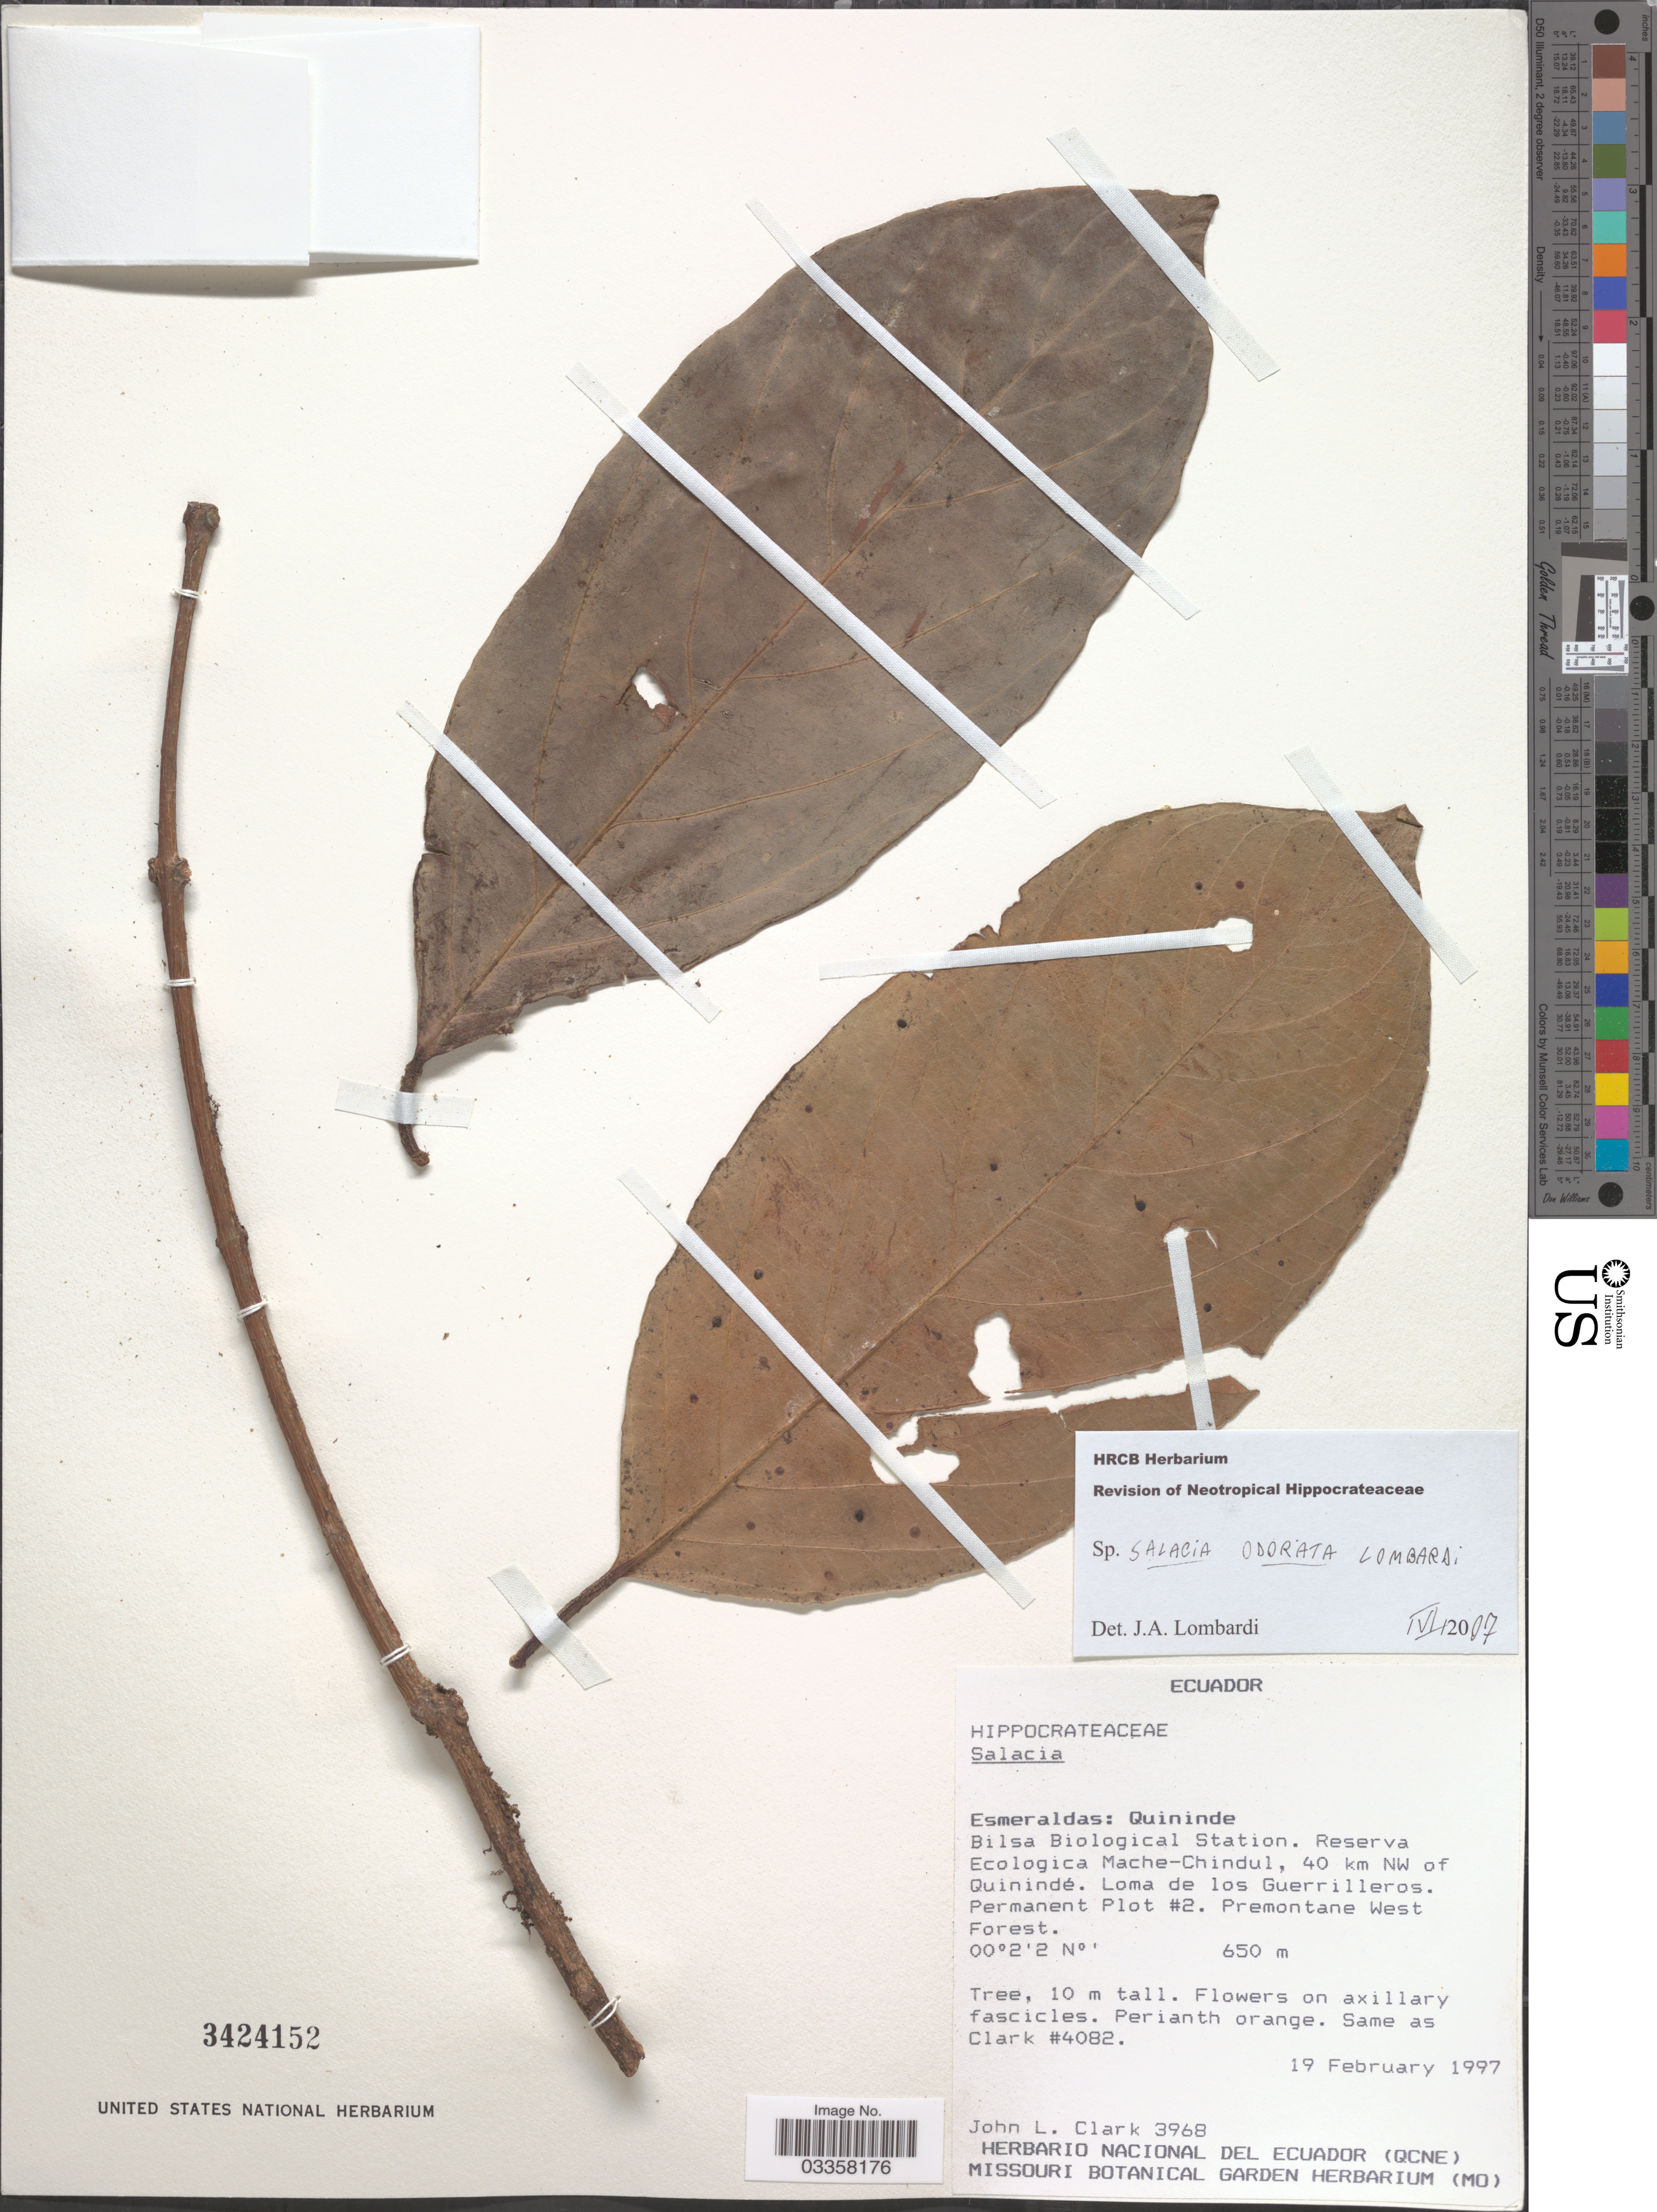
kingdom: Plantae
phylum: Tracheophyta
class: Magnoliopsida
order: Celastrales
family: Celastraceae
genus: Salacia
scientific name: Salacia odorata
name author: Lombardi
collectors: J. L. Clark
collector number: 3968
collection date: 1997-02-19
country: Ecuador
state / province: Esmeraldas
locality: Quininde Cantón, Bilsa Biological Station. Reserva Ecologica Mache-Chindul, 40 km NW of Quinindé. Loma de los Guerrilleros, Permanent Plot #2.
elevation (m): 650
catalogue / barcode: US 3424152